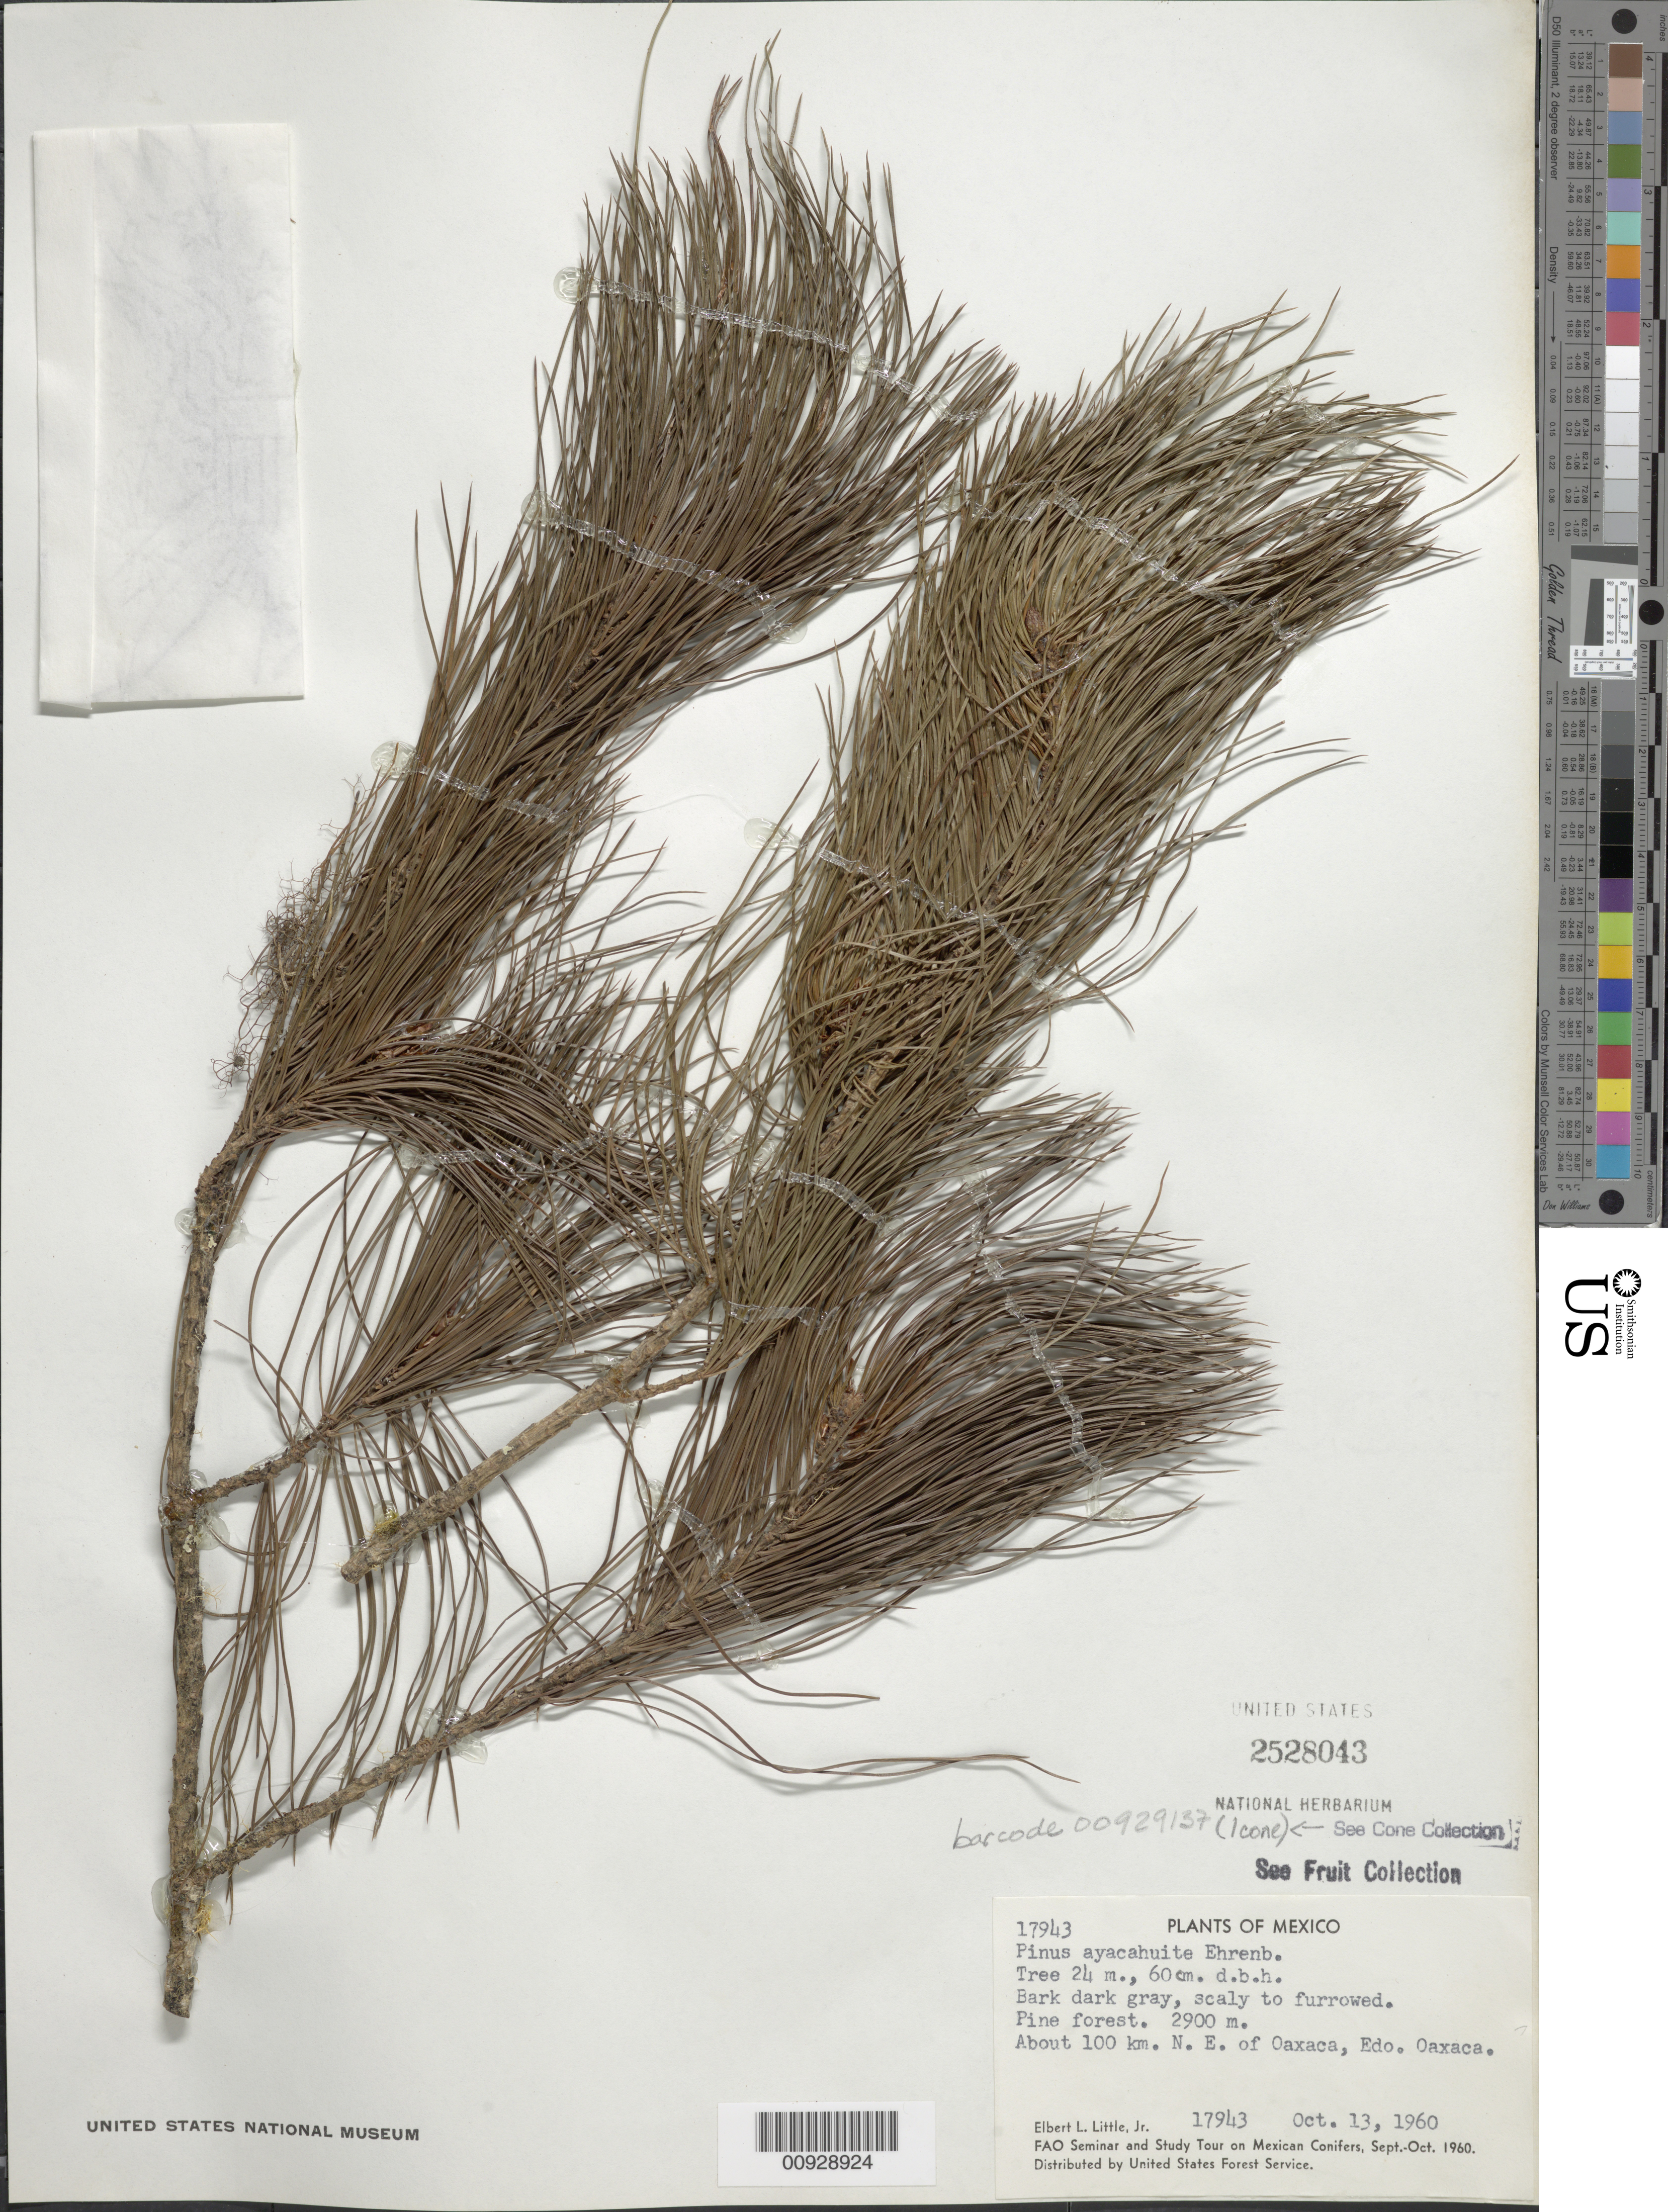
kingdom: Plantae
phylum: Tracheophyta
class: Pinopsida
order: Pinales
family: Pinaceae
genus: Pinus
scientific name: Pinus ayacahuite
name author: Ehrenb. ex Schltdl.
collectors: E. L. Little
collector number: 17943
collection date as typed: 13 Oct 1960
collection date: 1960-10-13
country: Mexico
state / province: Oaxaca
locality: About 100 km. NE of Oaxaca.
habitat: Pine forest.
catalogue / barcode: US 2528043